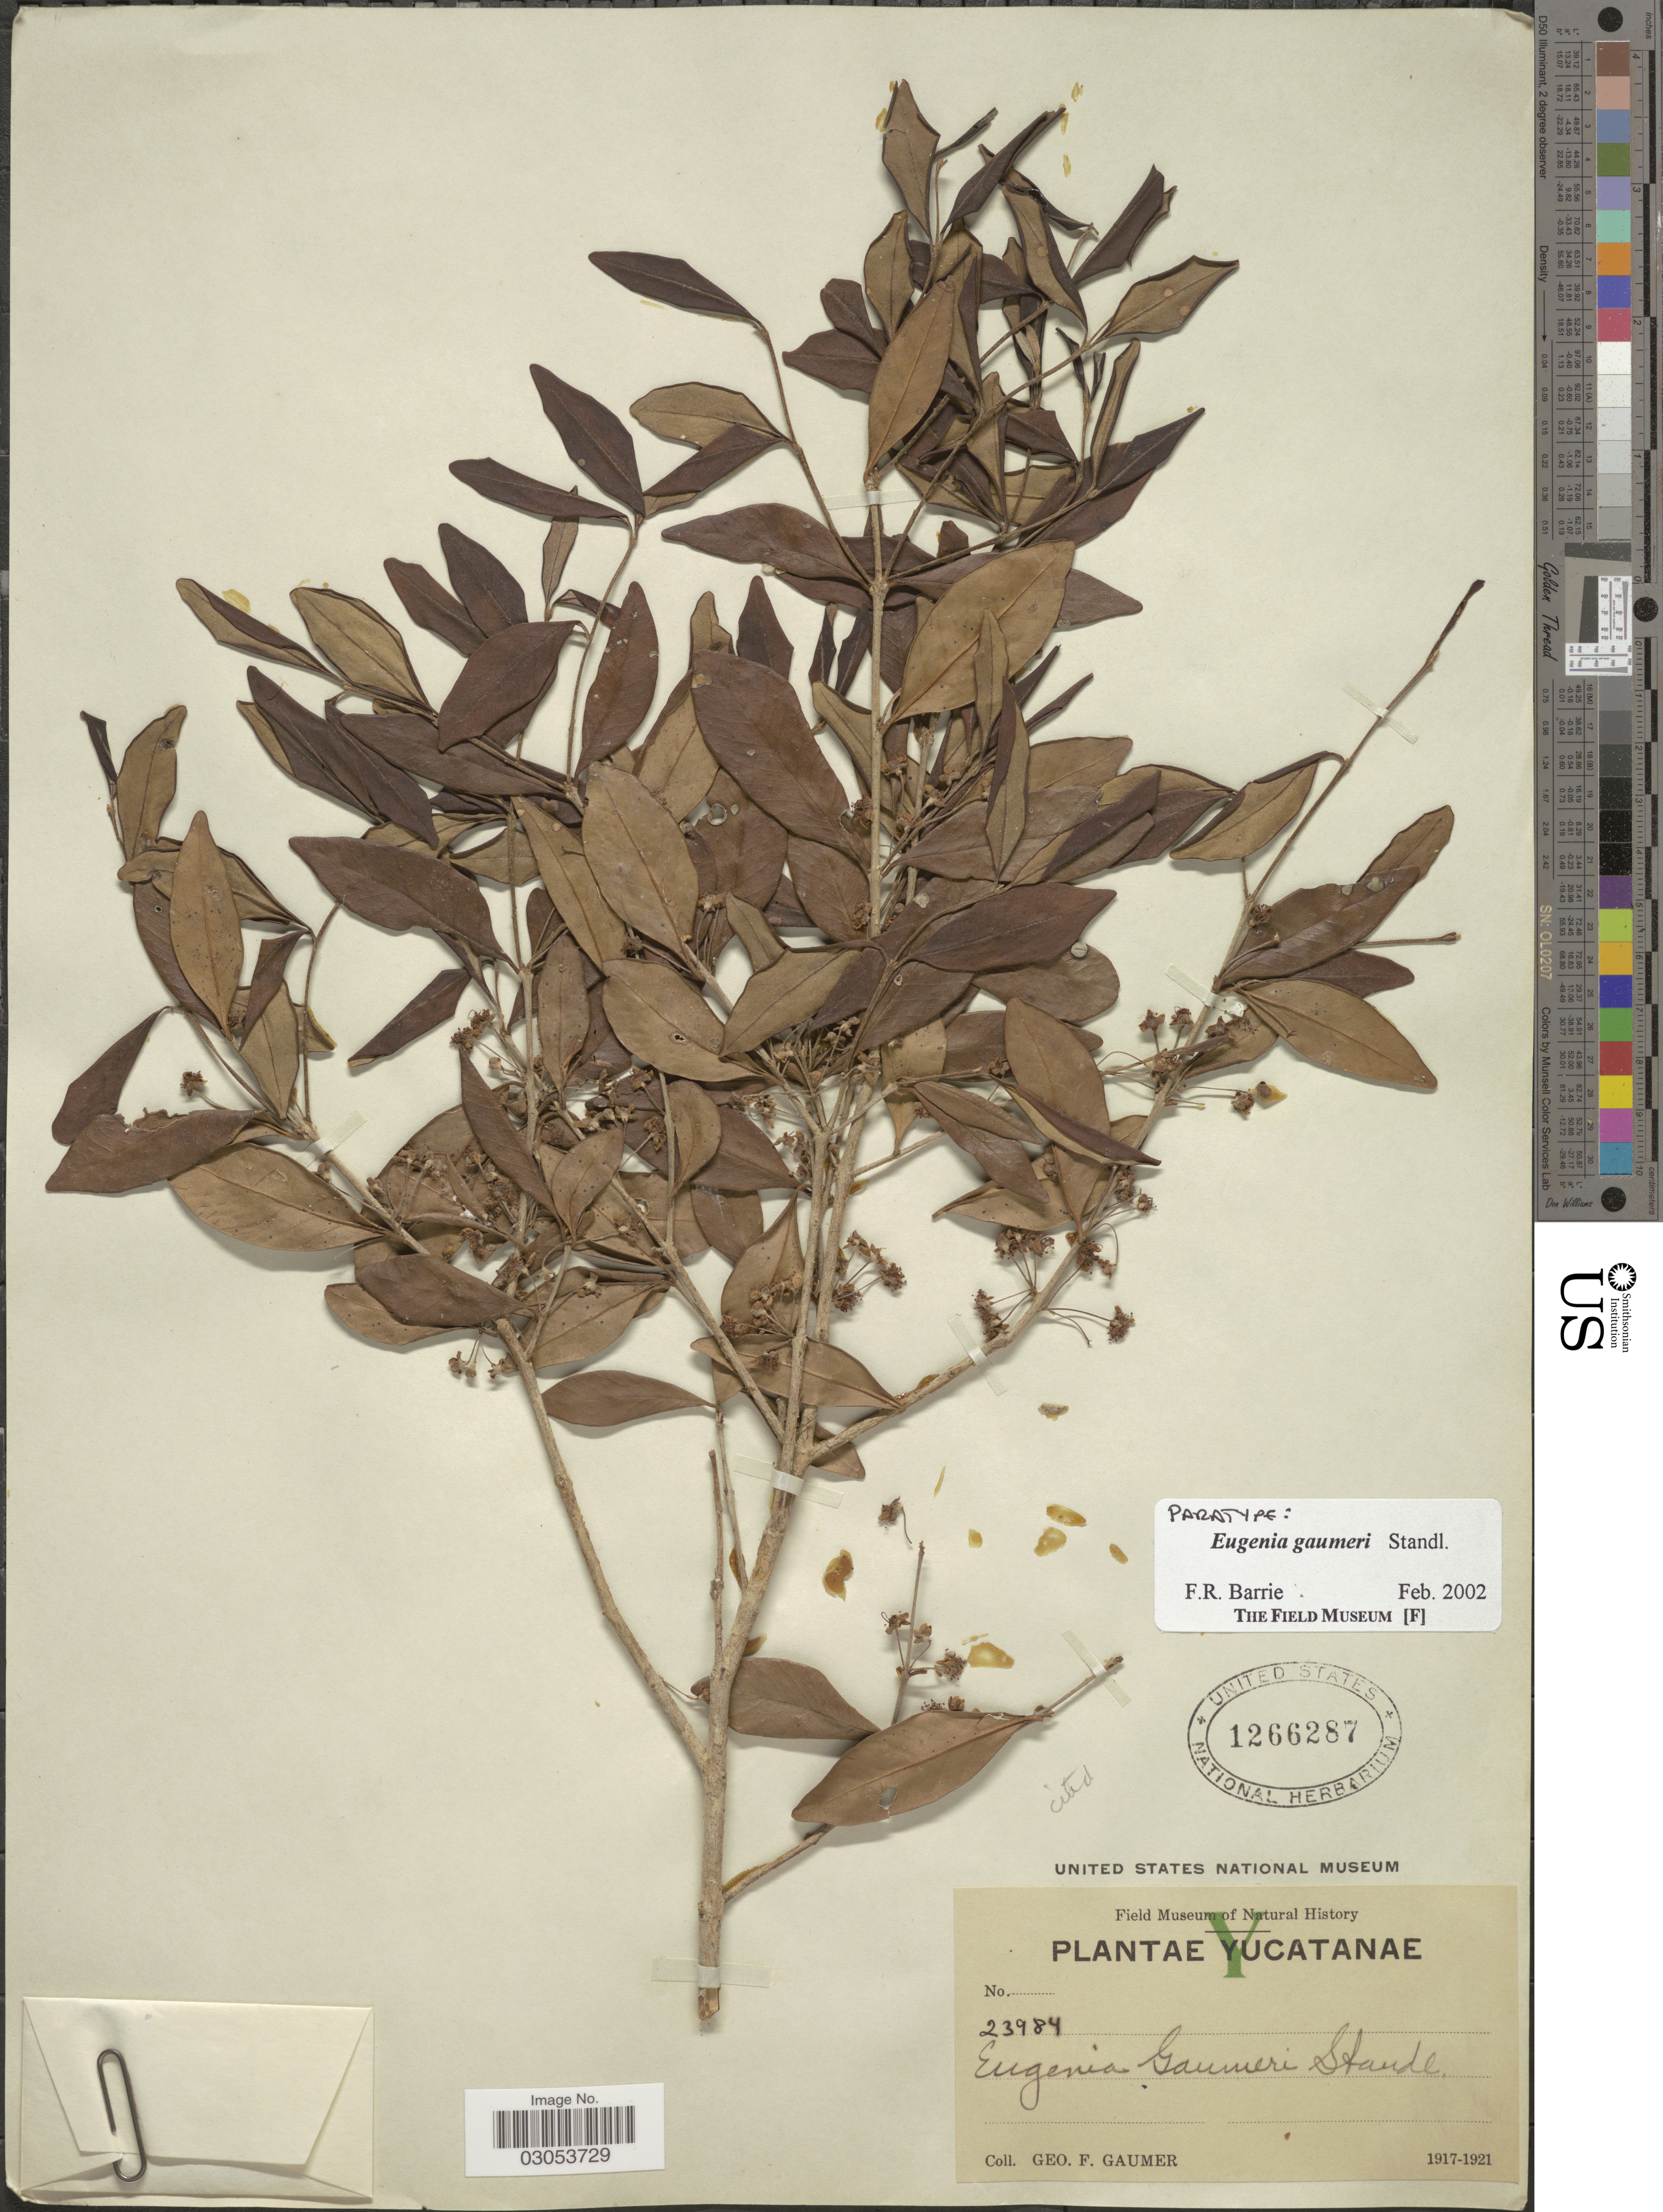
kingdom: Plantae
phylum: Tracheophyta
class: Magnoliopsida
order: Myrtales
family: Myrtaceae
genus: Eugenia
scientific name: Eugenia gaumeri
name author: Standl.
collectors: G. F. Gaumer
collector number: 23984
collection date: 1917/1921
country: Mexico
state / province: Yucatán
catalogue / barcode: US 1266287